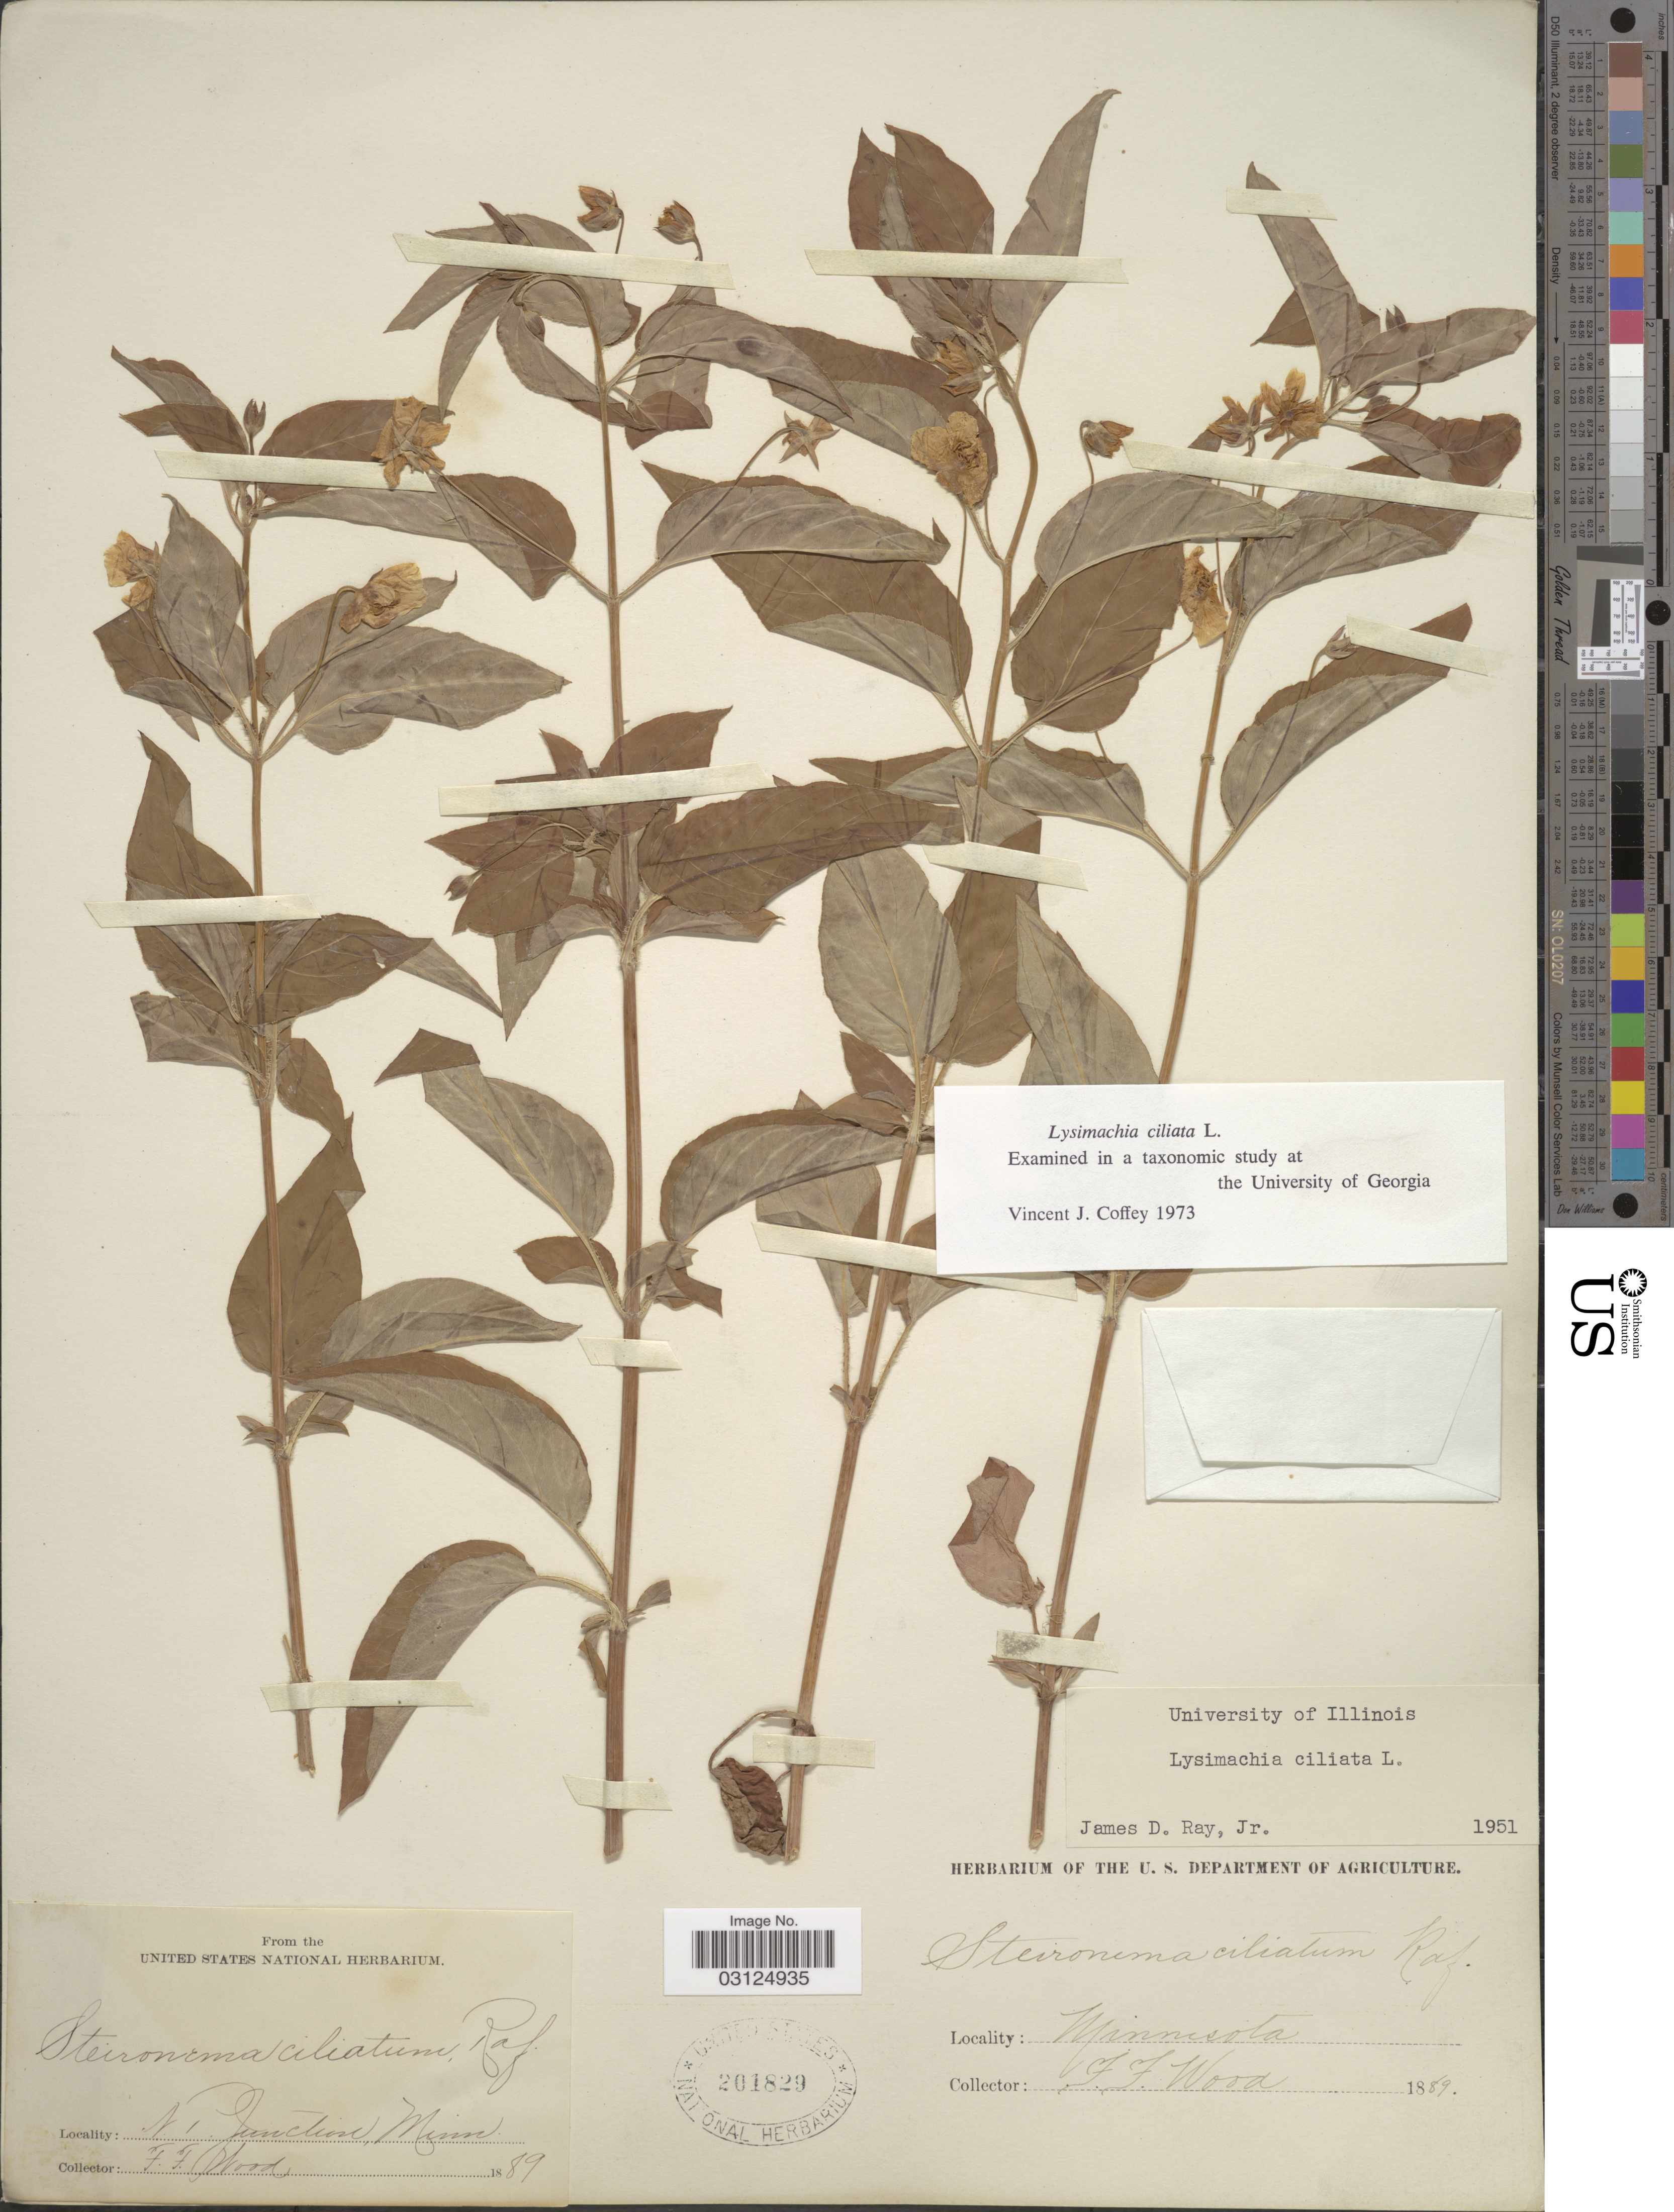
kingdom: Plantae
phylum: Tracheophyta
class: Magnoliopsida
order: Ericales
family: Primulaceae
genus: Lysimachia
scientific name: Lysimachia ciliata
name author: L.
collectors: F. Wood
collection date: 1889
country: United States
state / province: Minnesota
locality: N. Junction.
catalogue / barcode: US 201829